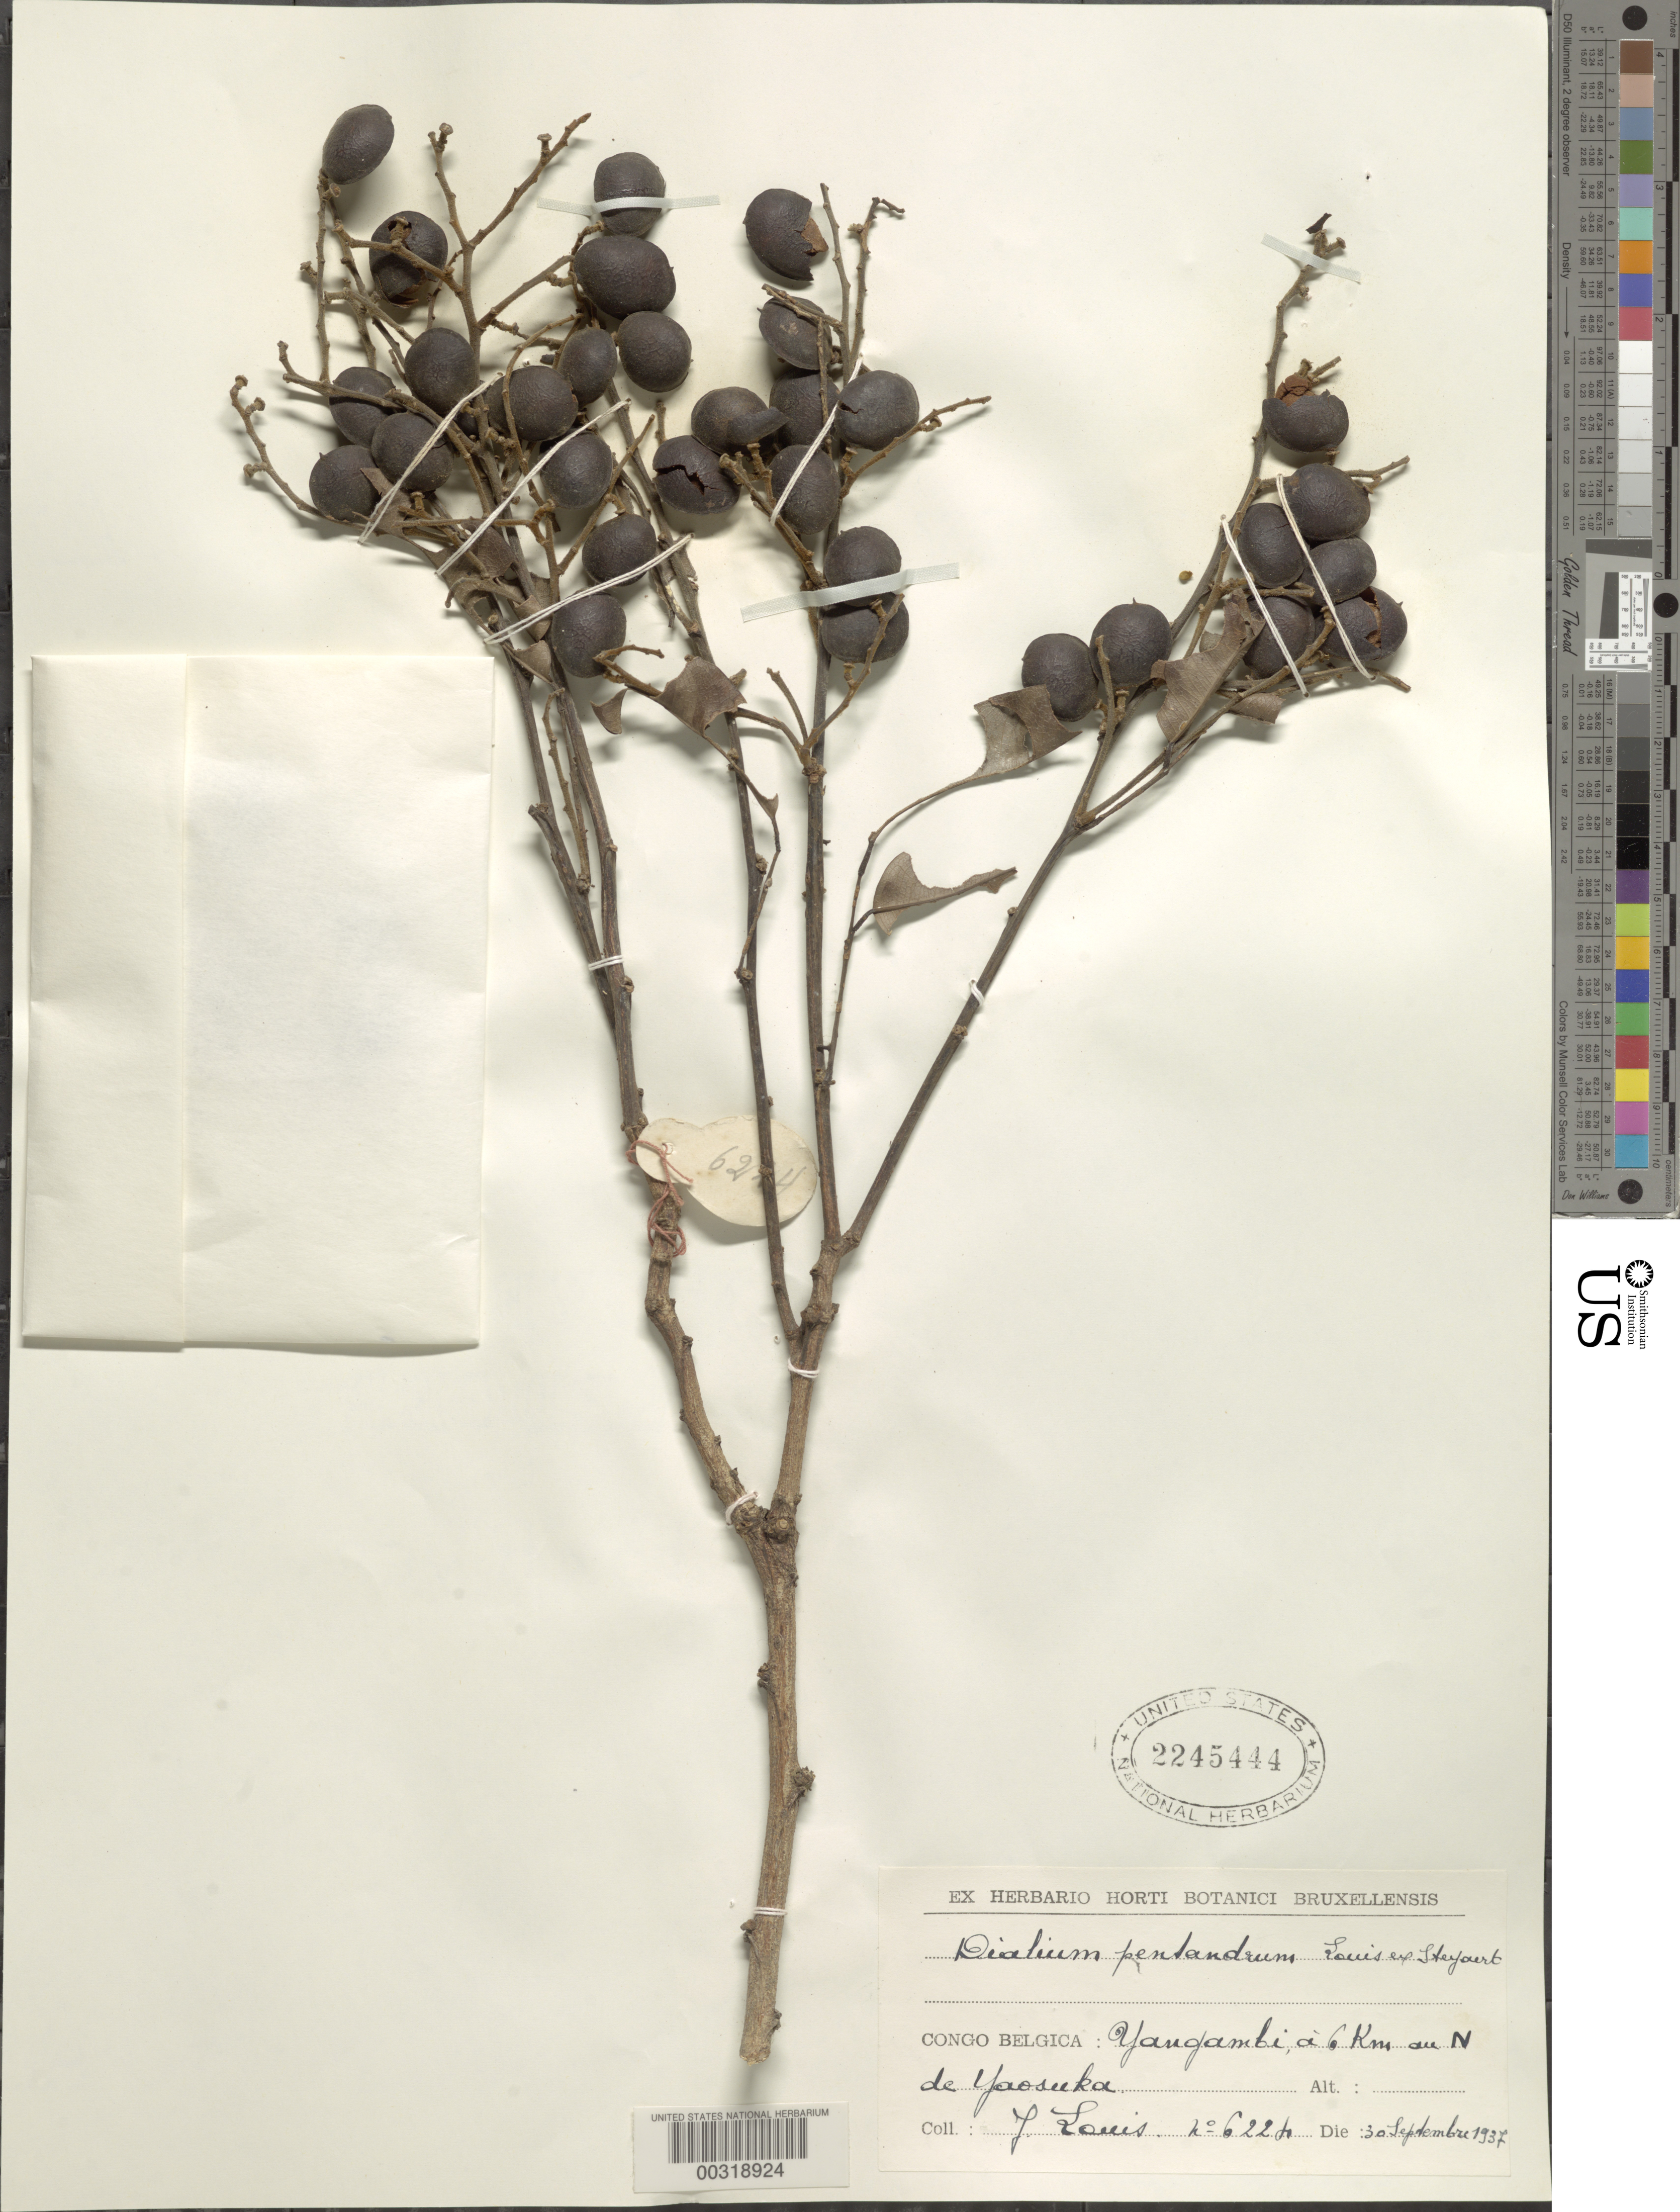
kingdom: Plantae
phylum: Tracheophyta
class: Magnoliopsida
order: Fabales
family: Fabaceae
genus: Dialium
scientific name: Dialium pentandrum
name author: Louis ex Steyaert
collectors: J. Louis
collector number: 6224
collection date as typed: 30 Sep 1937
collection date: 1937-09-30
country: Congo, Democratic Republic of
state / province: Tshopo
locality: Yangambi, 6 km n of yaosuka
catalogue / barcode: US 2245444